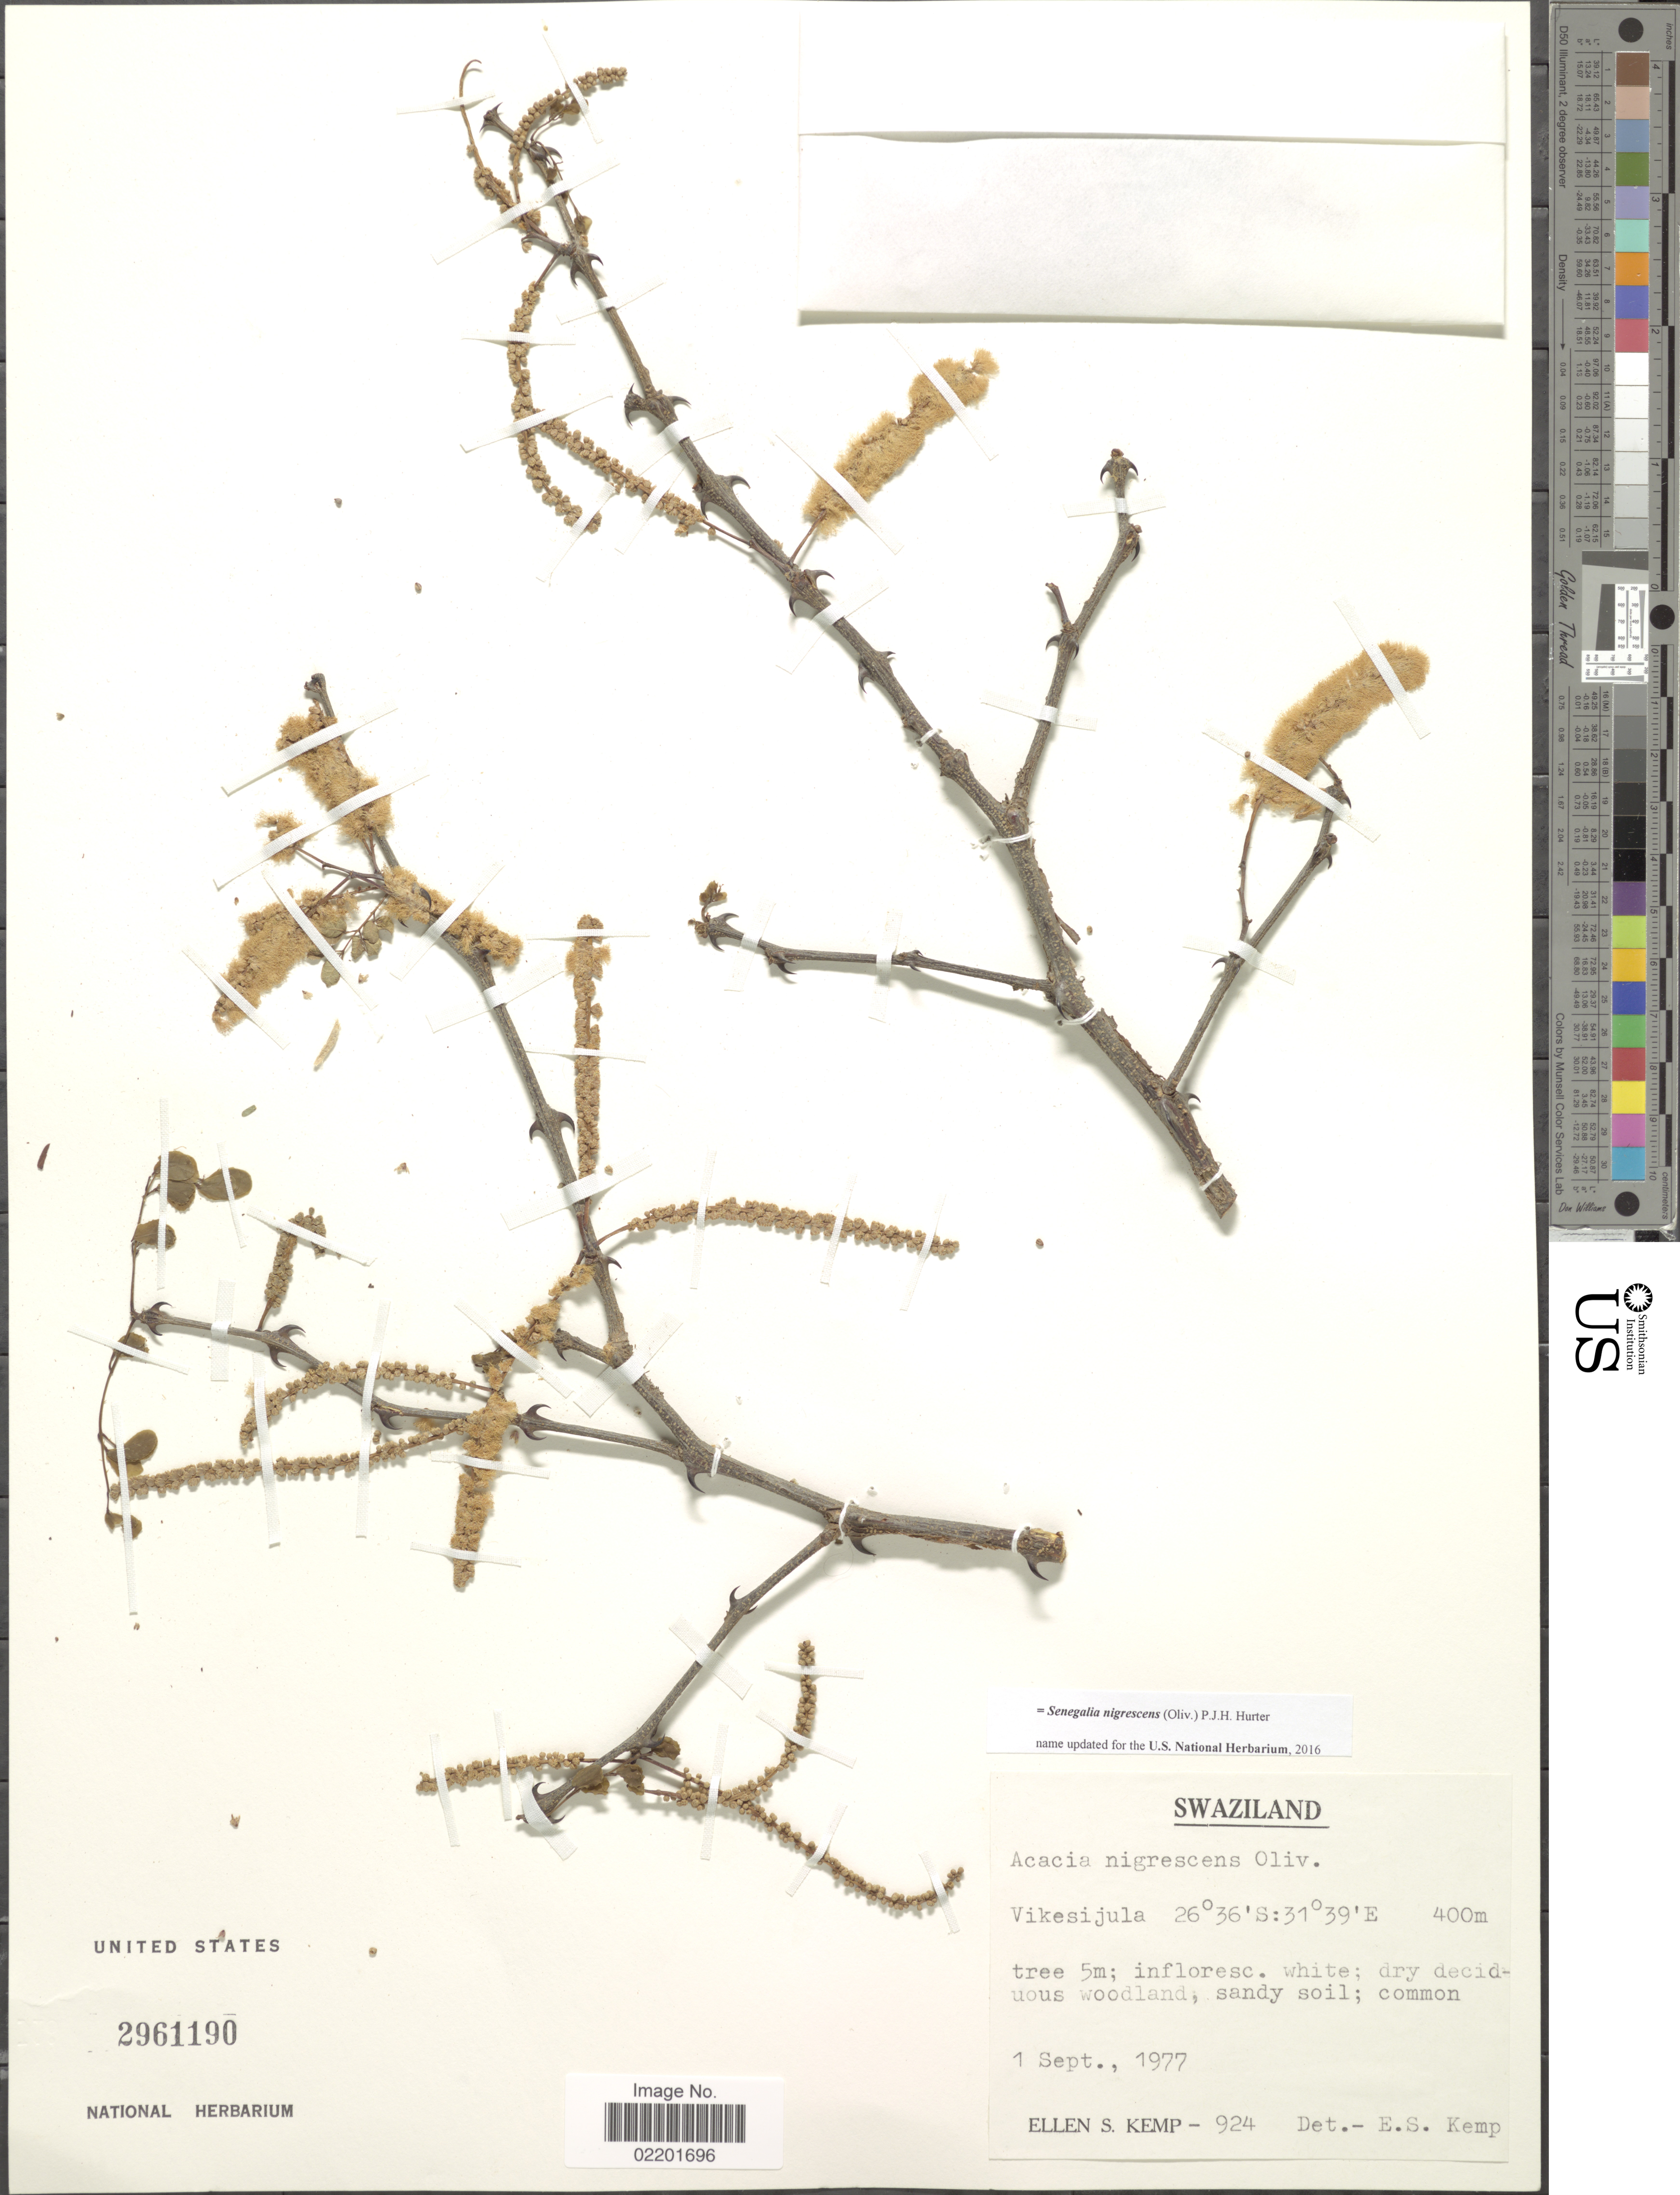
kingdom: Plantae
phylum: Tracheophyta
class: Magnoliopsida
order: Fabales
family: Fabaceae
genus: Senegalia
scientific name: Senegalia nigrescens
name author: (Oliv.) P.J.H. Hurter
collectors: E. S. Kemp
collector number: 924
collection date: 1977-09-01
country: Eswatini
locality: Vikesijula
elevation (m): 400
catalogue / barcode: US 2961190